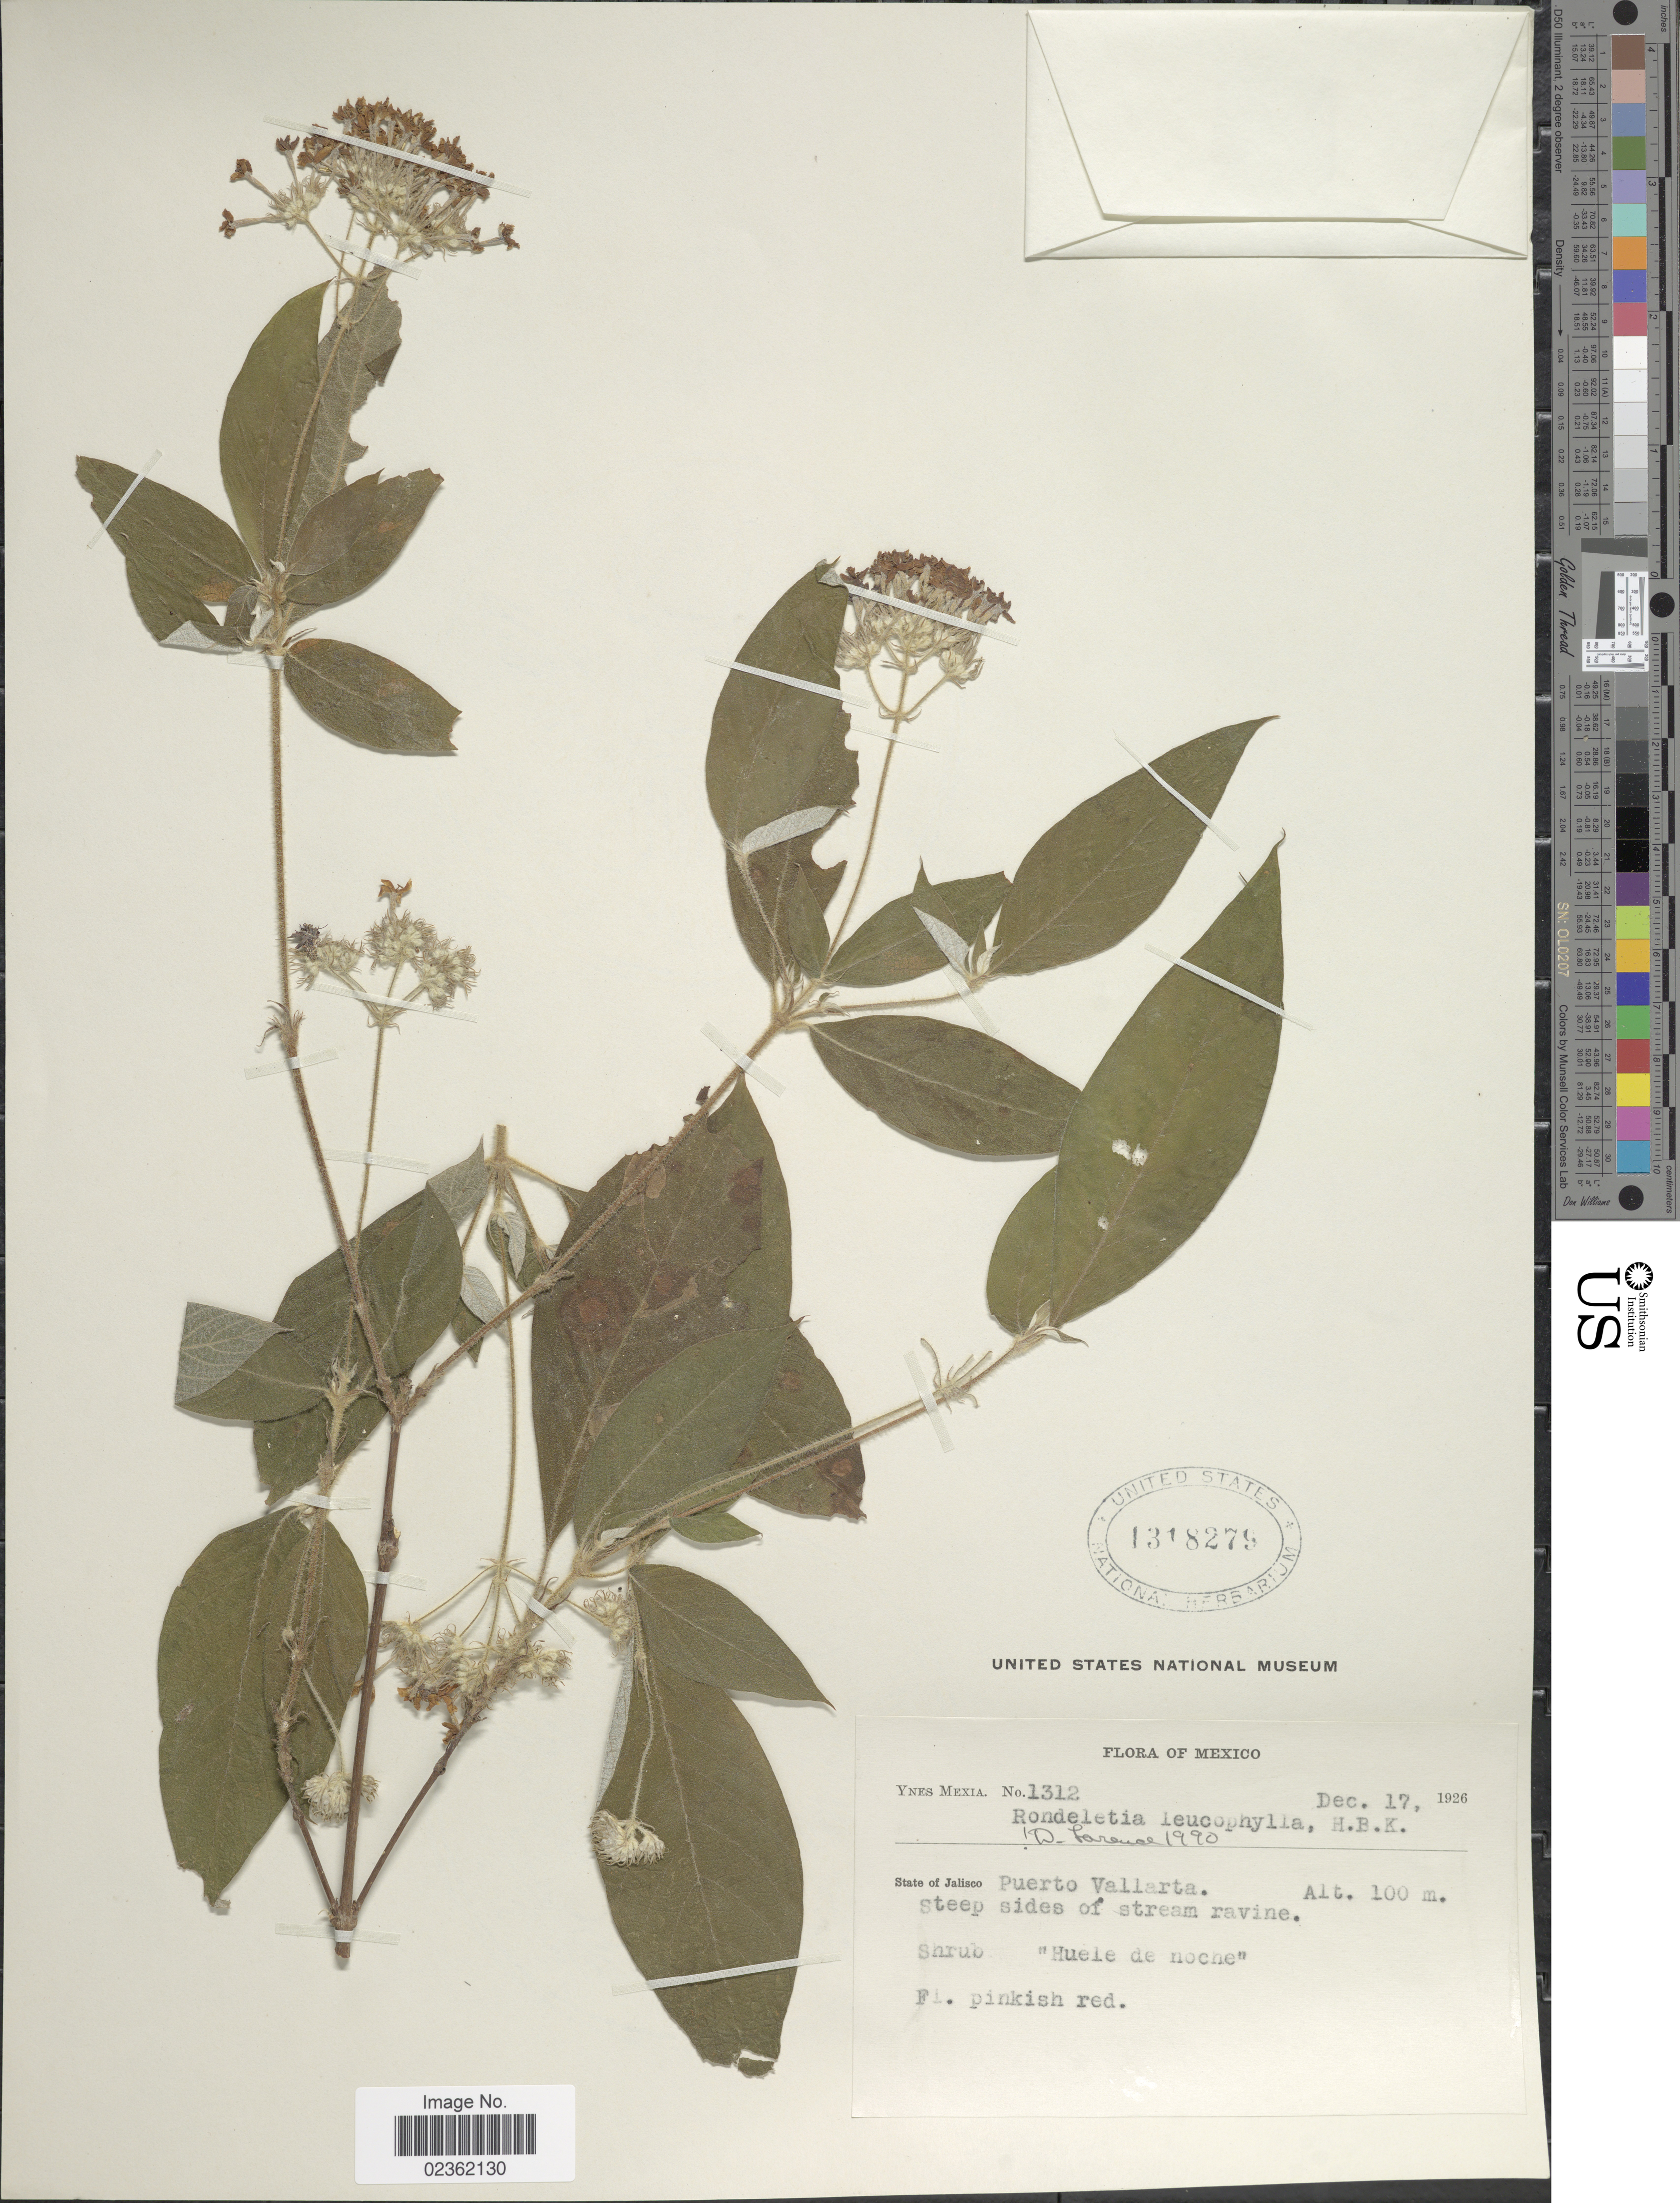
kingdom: Plantae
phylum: Tracheophyta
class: Magnoliopsida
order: Gentianales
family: Rubiaceae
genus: Rondeletia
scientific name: Rondeletia leucophylla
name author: Kunth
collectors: Y. Mexia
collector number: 1312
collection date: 1926-12-17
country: Mexico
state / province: Jalisco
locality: Puerto Vallarta, steep sides of stream ravine.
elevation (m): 100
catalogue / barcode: US 1318279